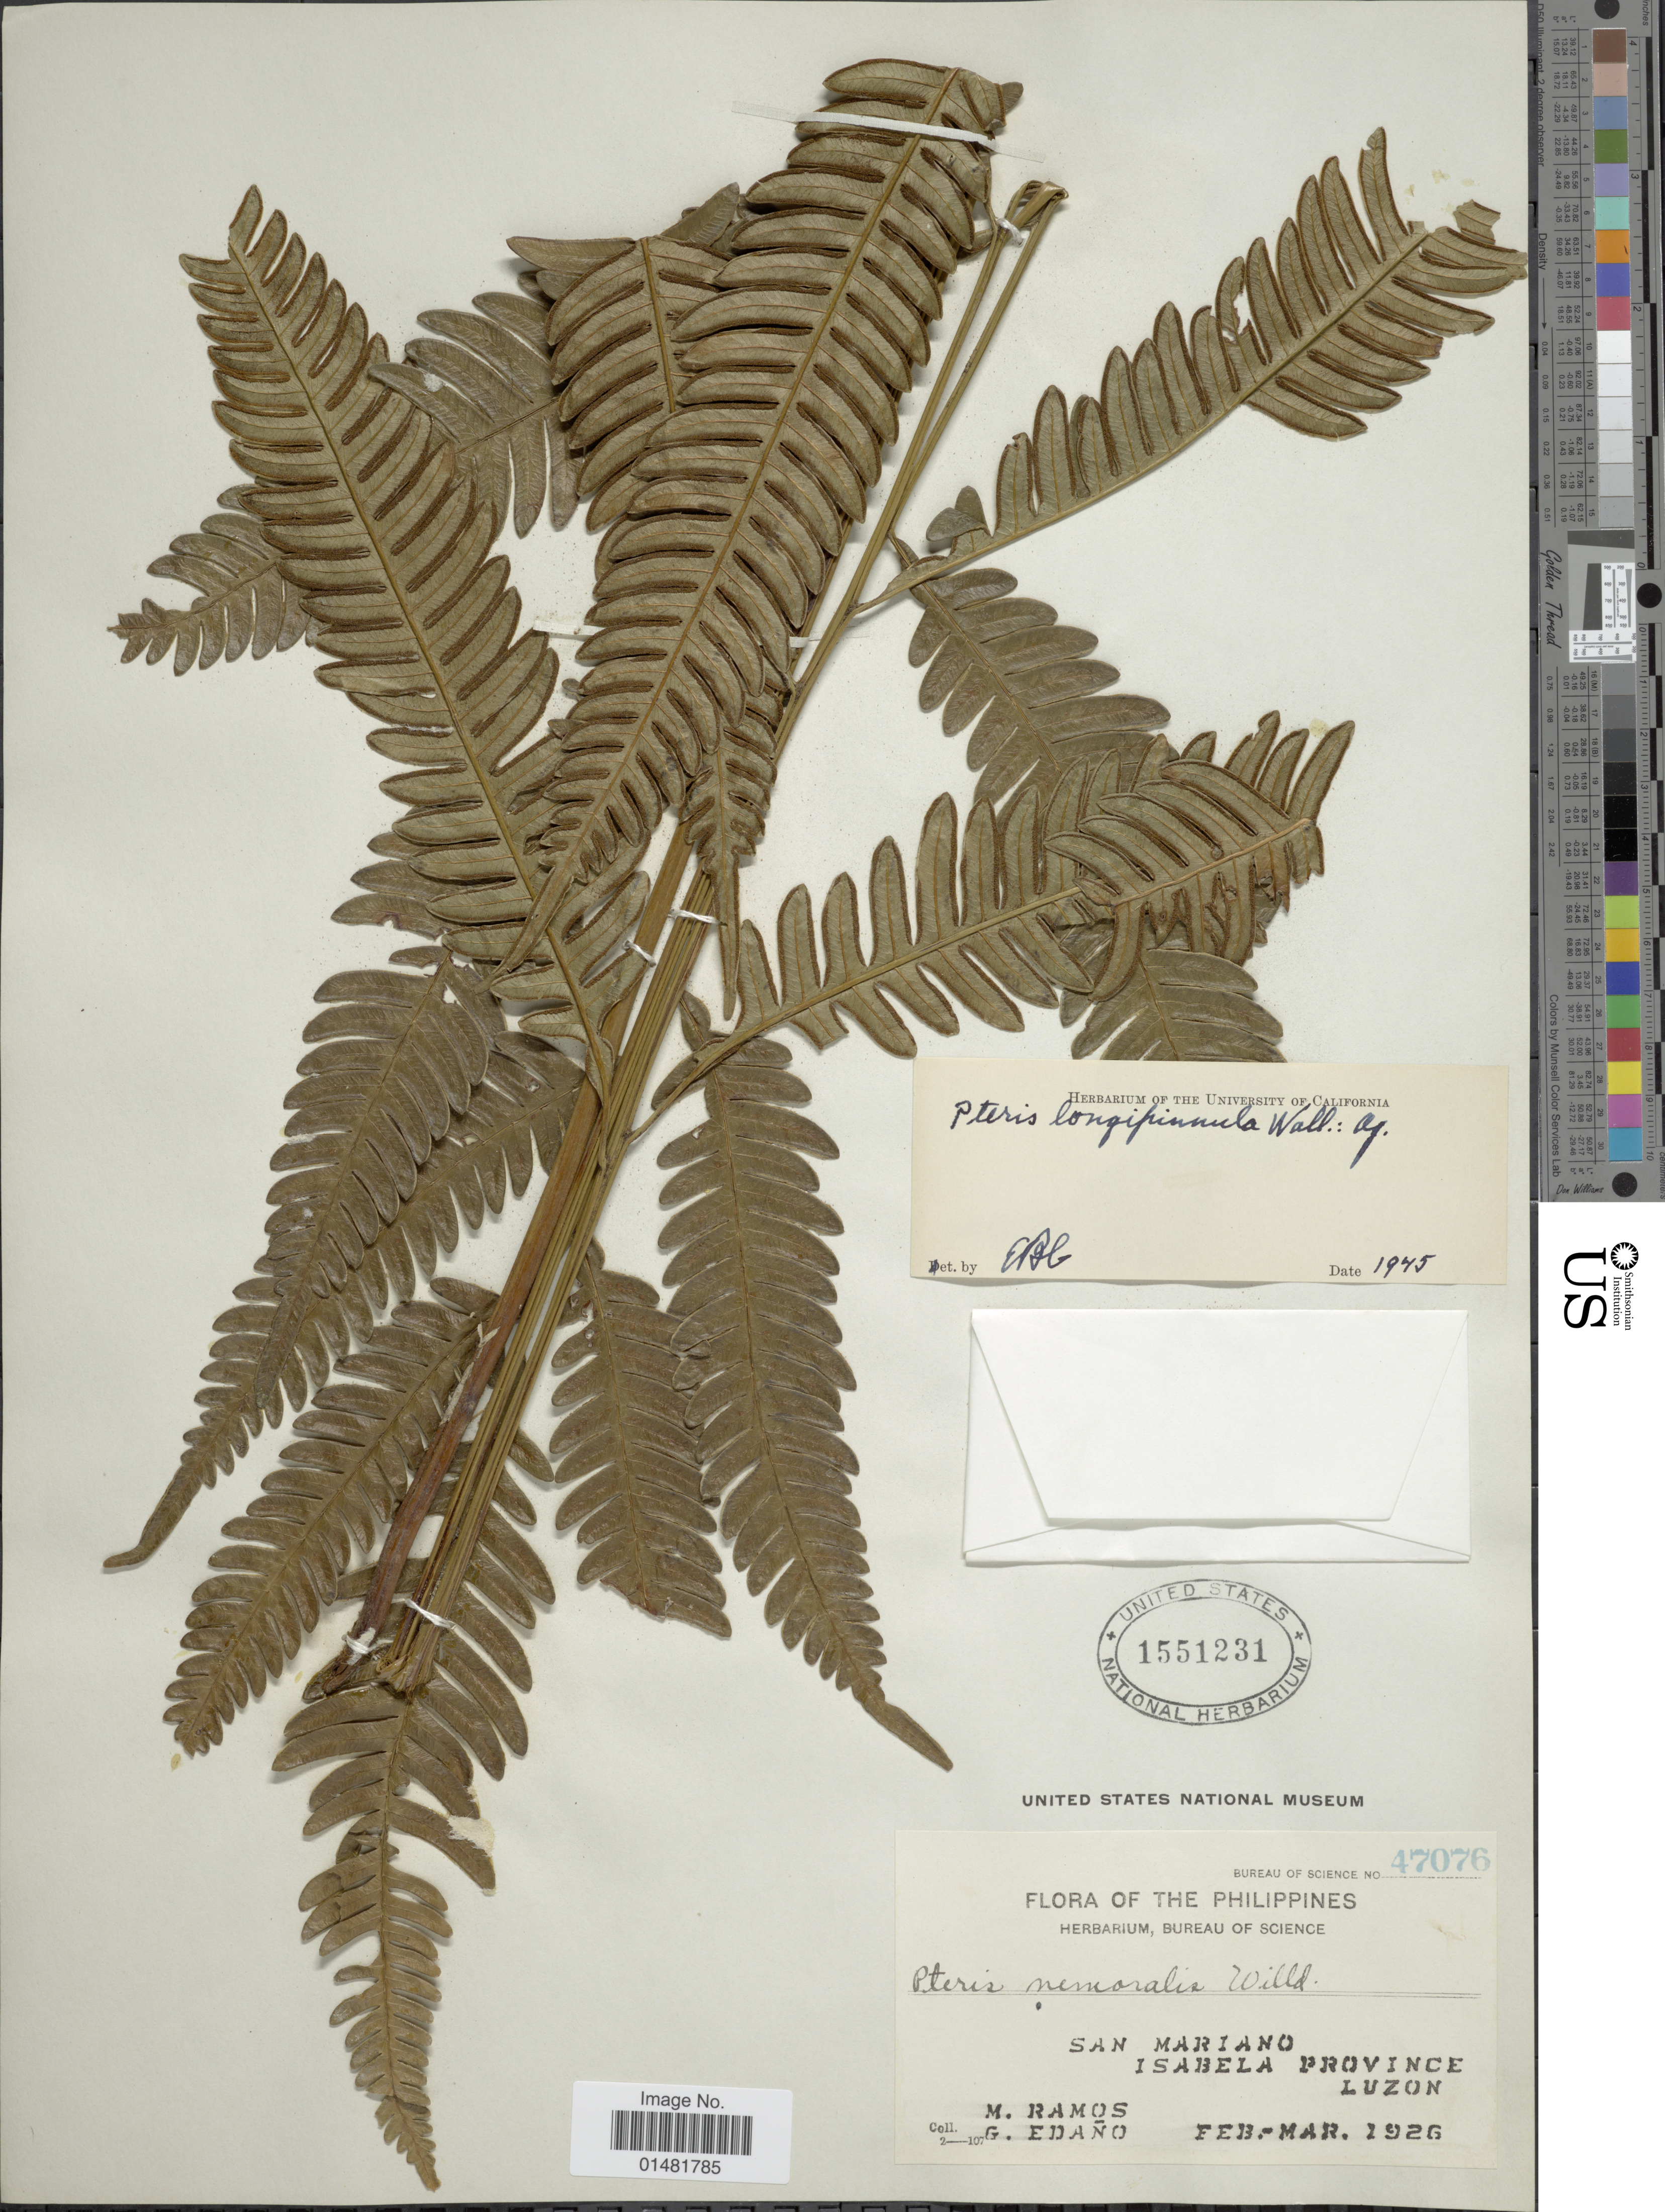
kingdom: Plantae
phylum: Tracheophyta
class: Polypodiopsida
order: Polypodiales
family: Pteridaceae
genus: Pteris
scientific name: Pteris longipinnula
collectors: M. Ramos & G. Edaño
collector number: Bureau of Science 47076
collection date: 1926-02/1926-03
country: Philippines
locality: San Mariano, Isabela Province, Luzon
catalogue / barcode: US 1551231